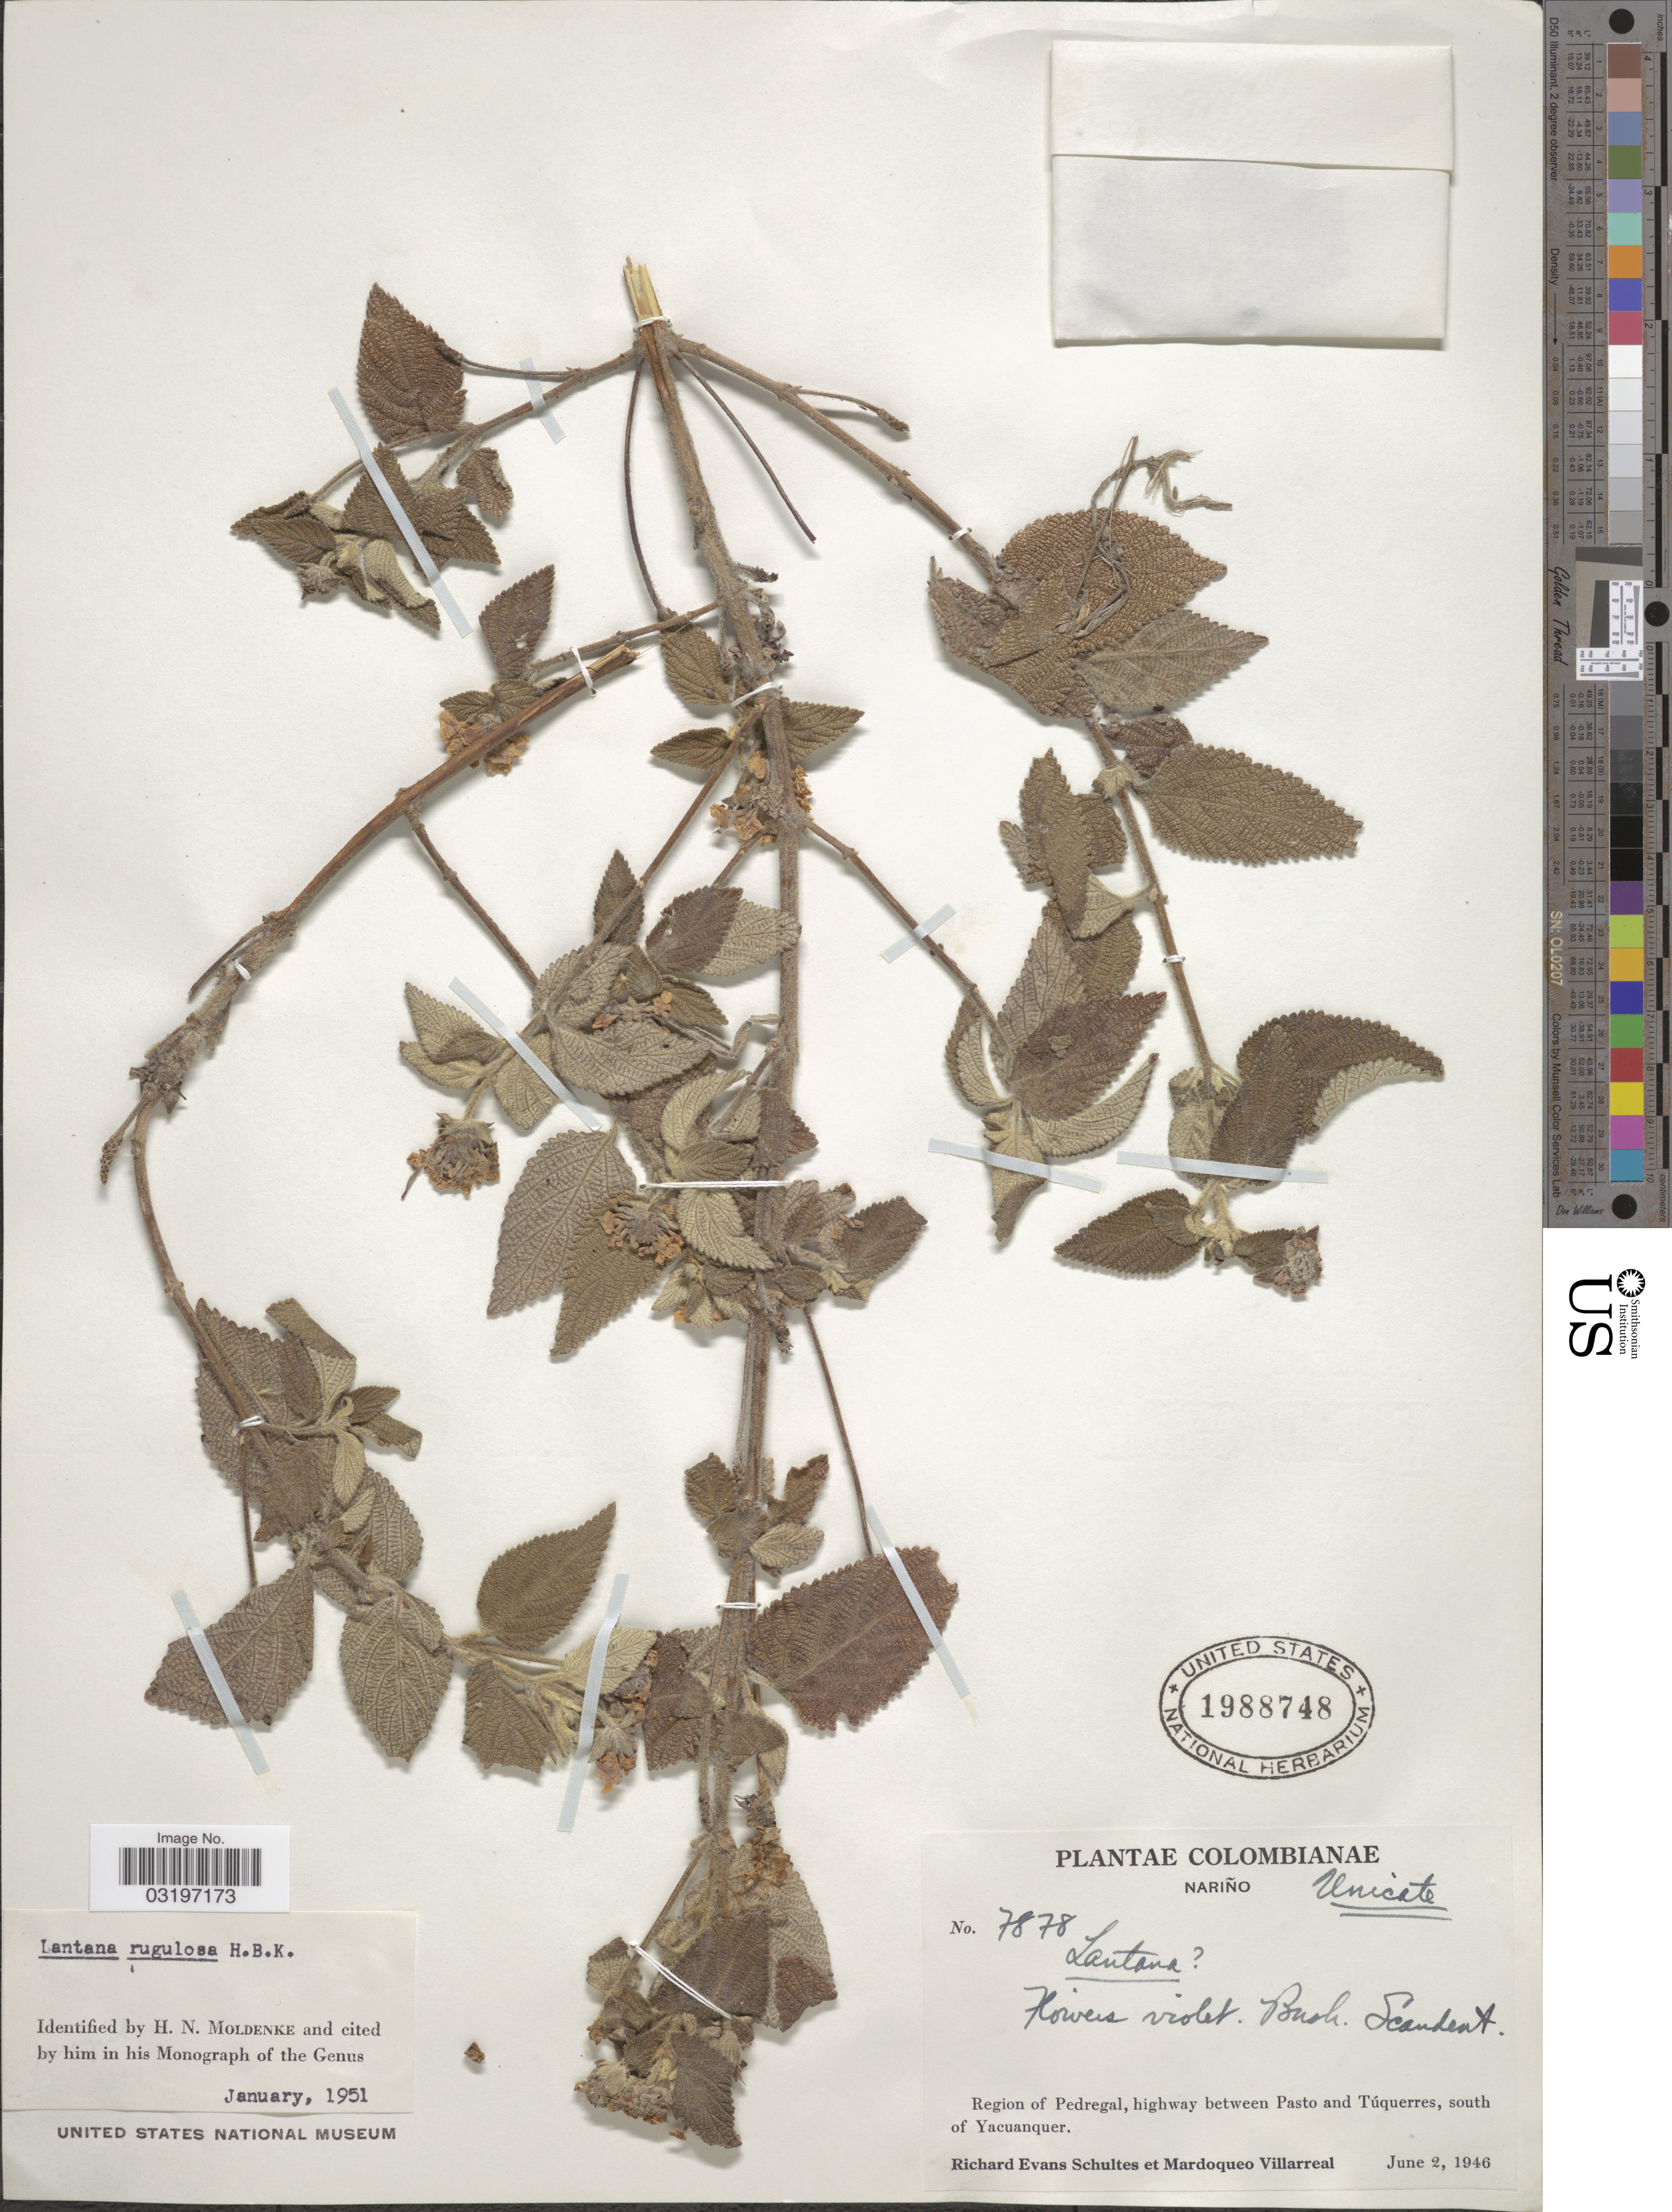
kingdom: Plantae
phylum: Tracheophyta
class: Magnoliopsida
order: Lamiales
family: Verbenaceae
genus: Lantana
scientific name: Lantana rugulosa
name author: Kunth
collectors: R. E. Schultes & M. Villarreal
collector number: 7878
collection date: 1946-06-02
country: Colombia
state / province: Nariño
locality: Region of Pedregal, highway between Pasto and Túquerres, south of Yacuanquer.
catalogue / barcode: US 1988748